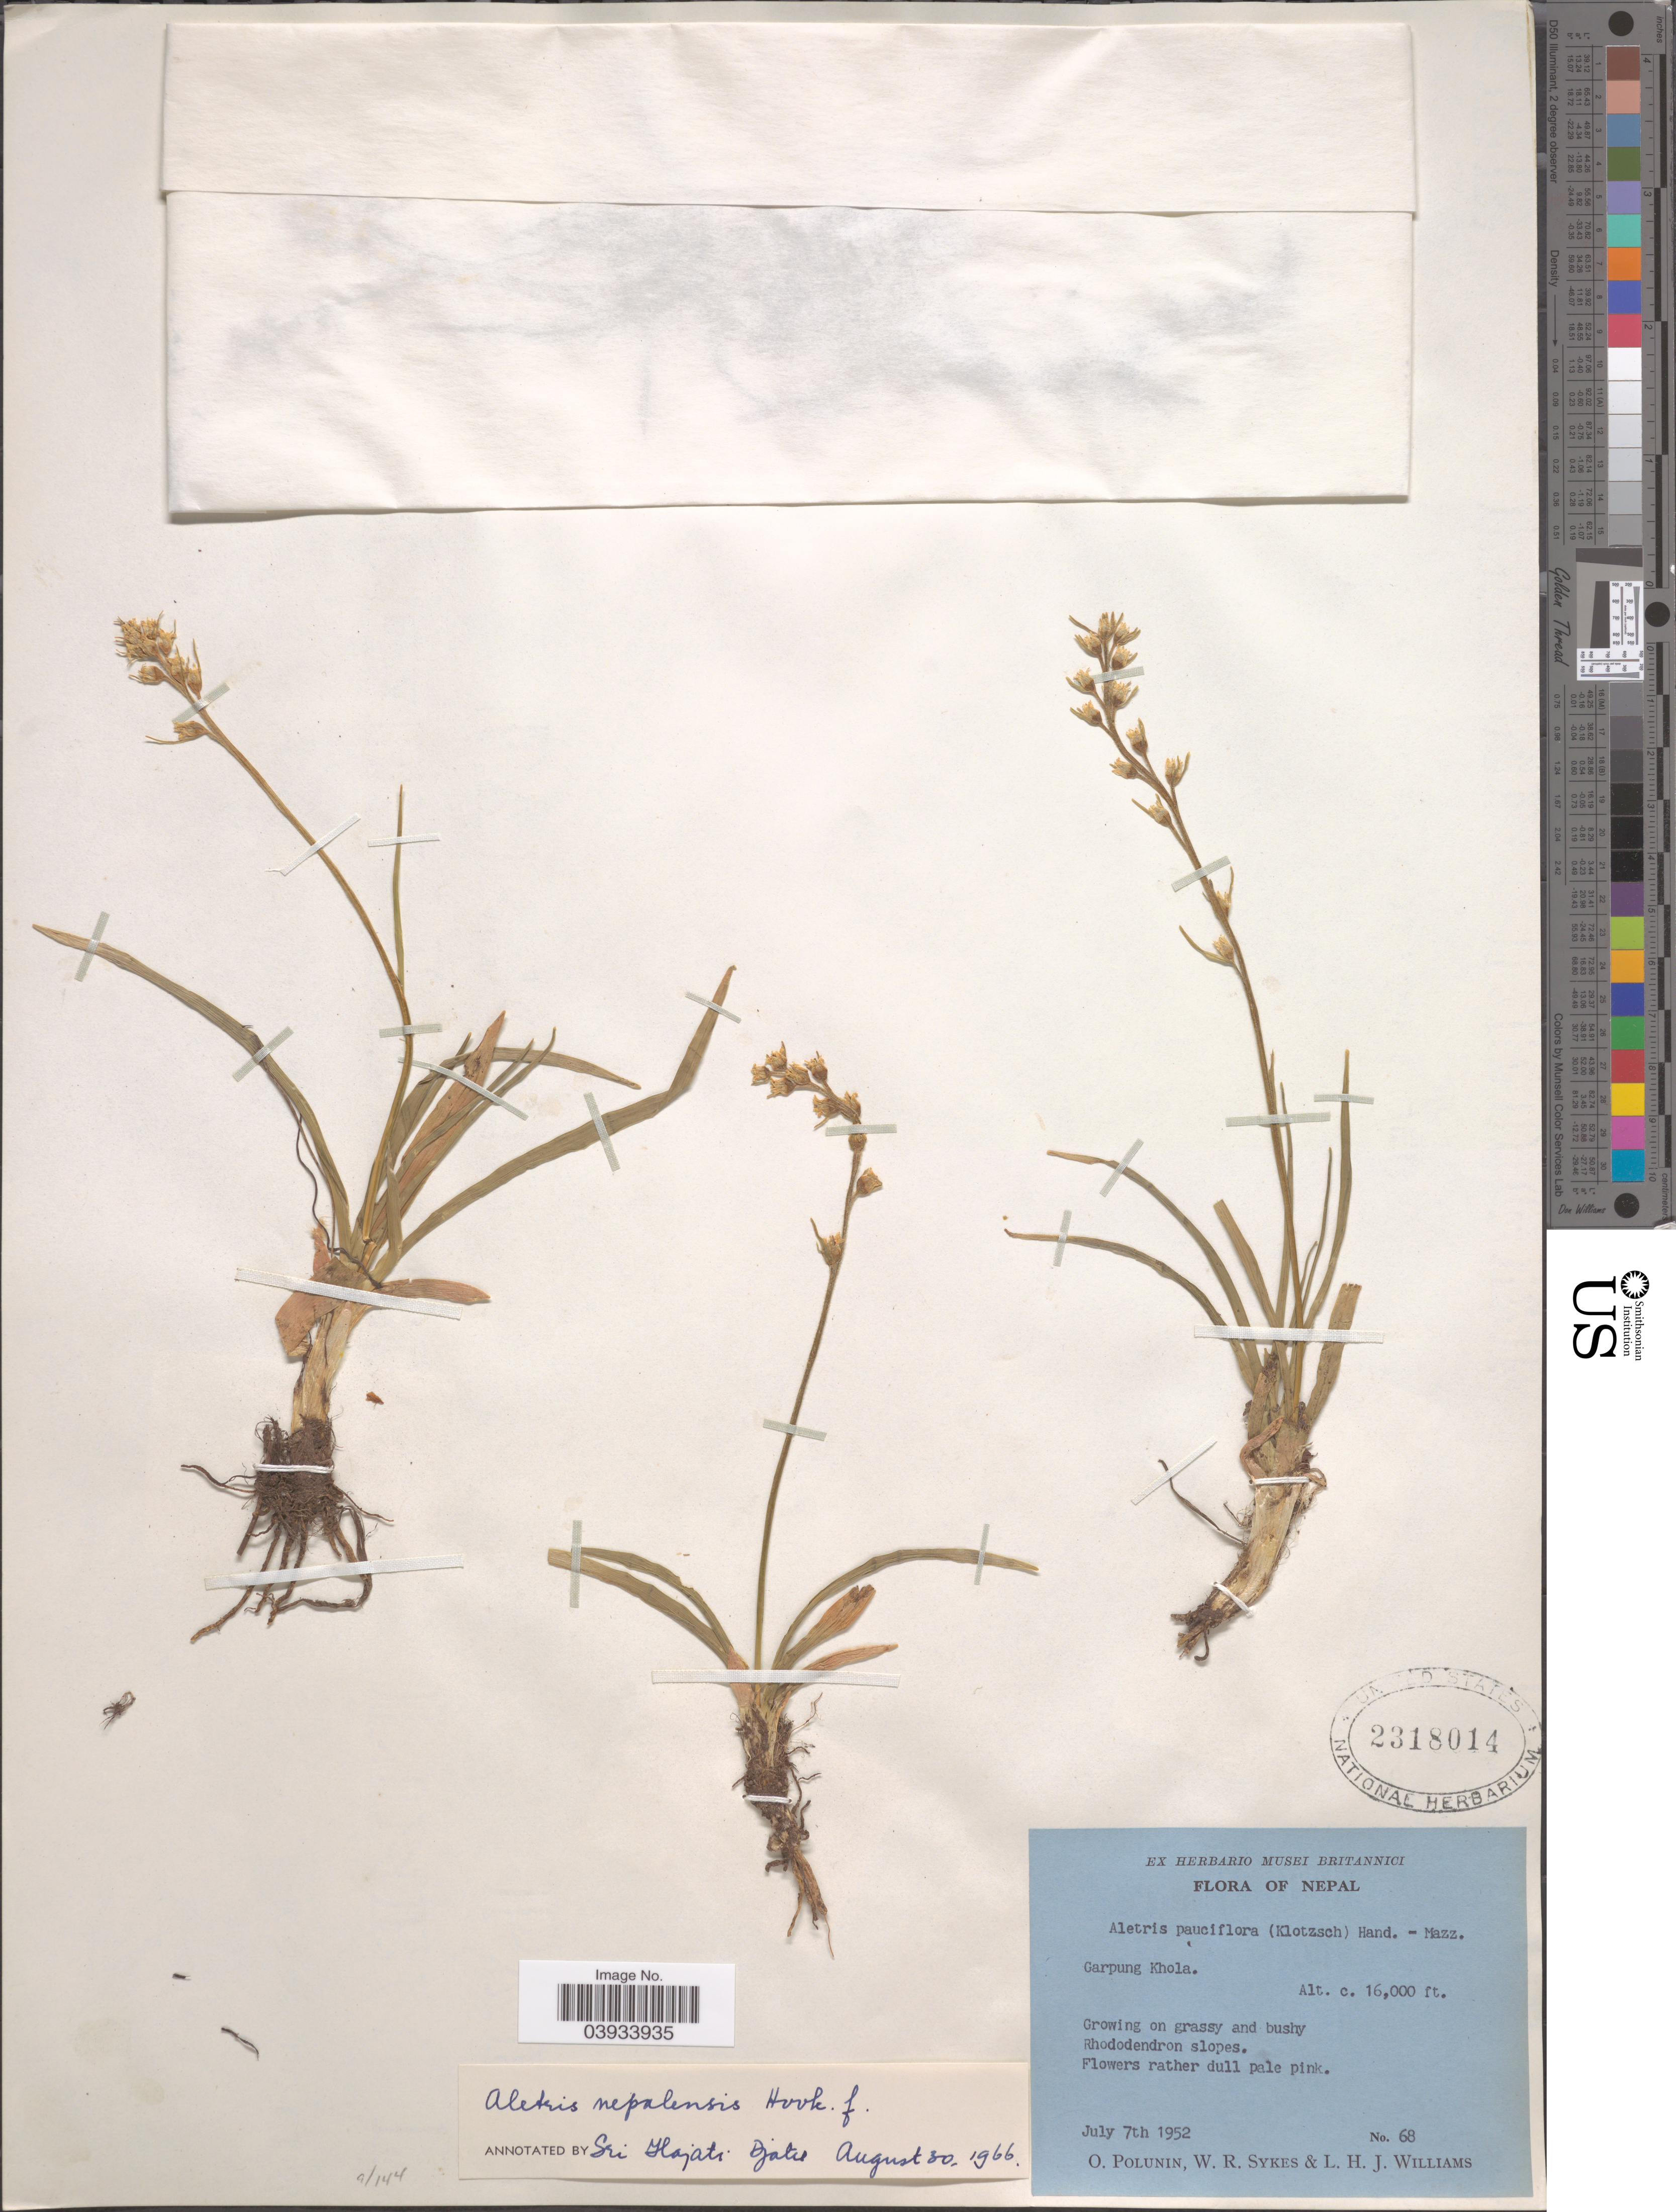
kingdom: Plantae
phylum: Tracheophyta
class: Liliopsida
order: Dioscoreales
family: Nartheciaceae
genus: Aletris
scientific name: Aletris nepalensis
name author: Hook. f.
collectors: O. V. Polunin, W. R. Sykes & L. H. J. Williams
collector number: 68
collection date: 1952-07-07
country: Nepal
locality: Garpung Khola.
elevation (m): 4877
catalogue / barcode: US 2318014